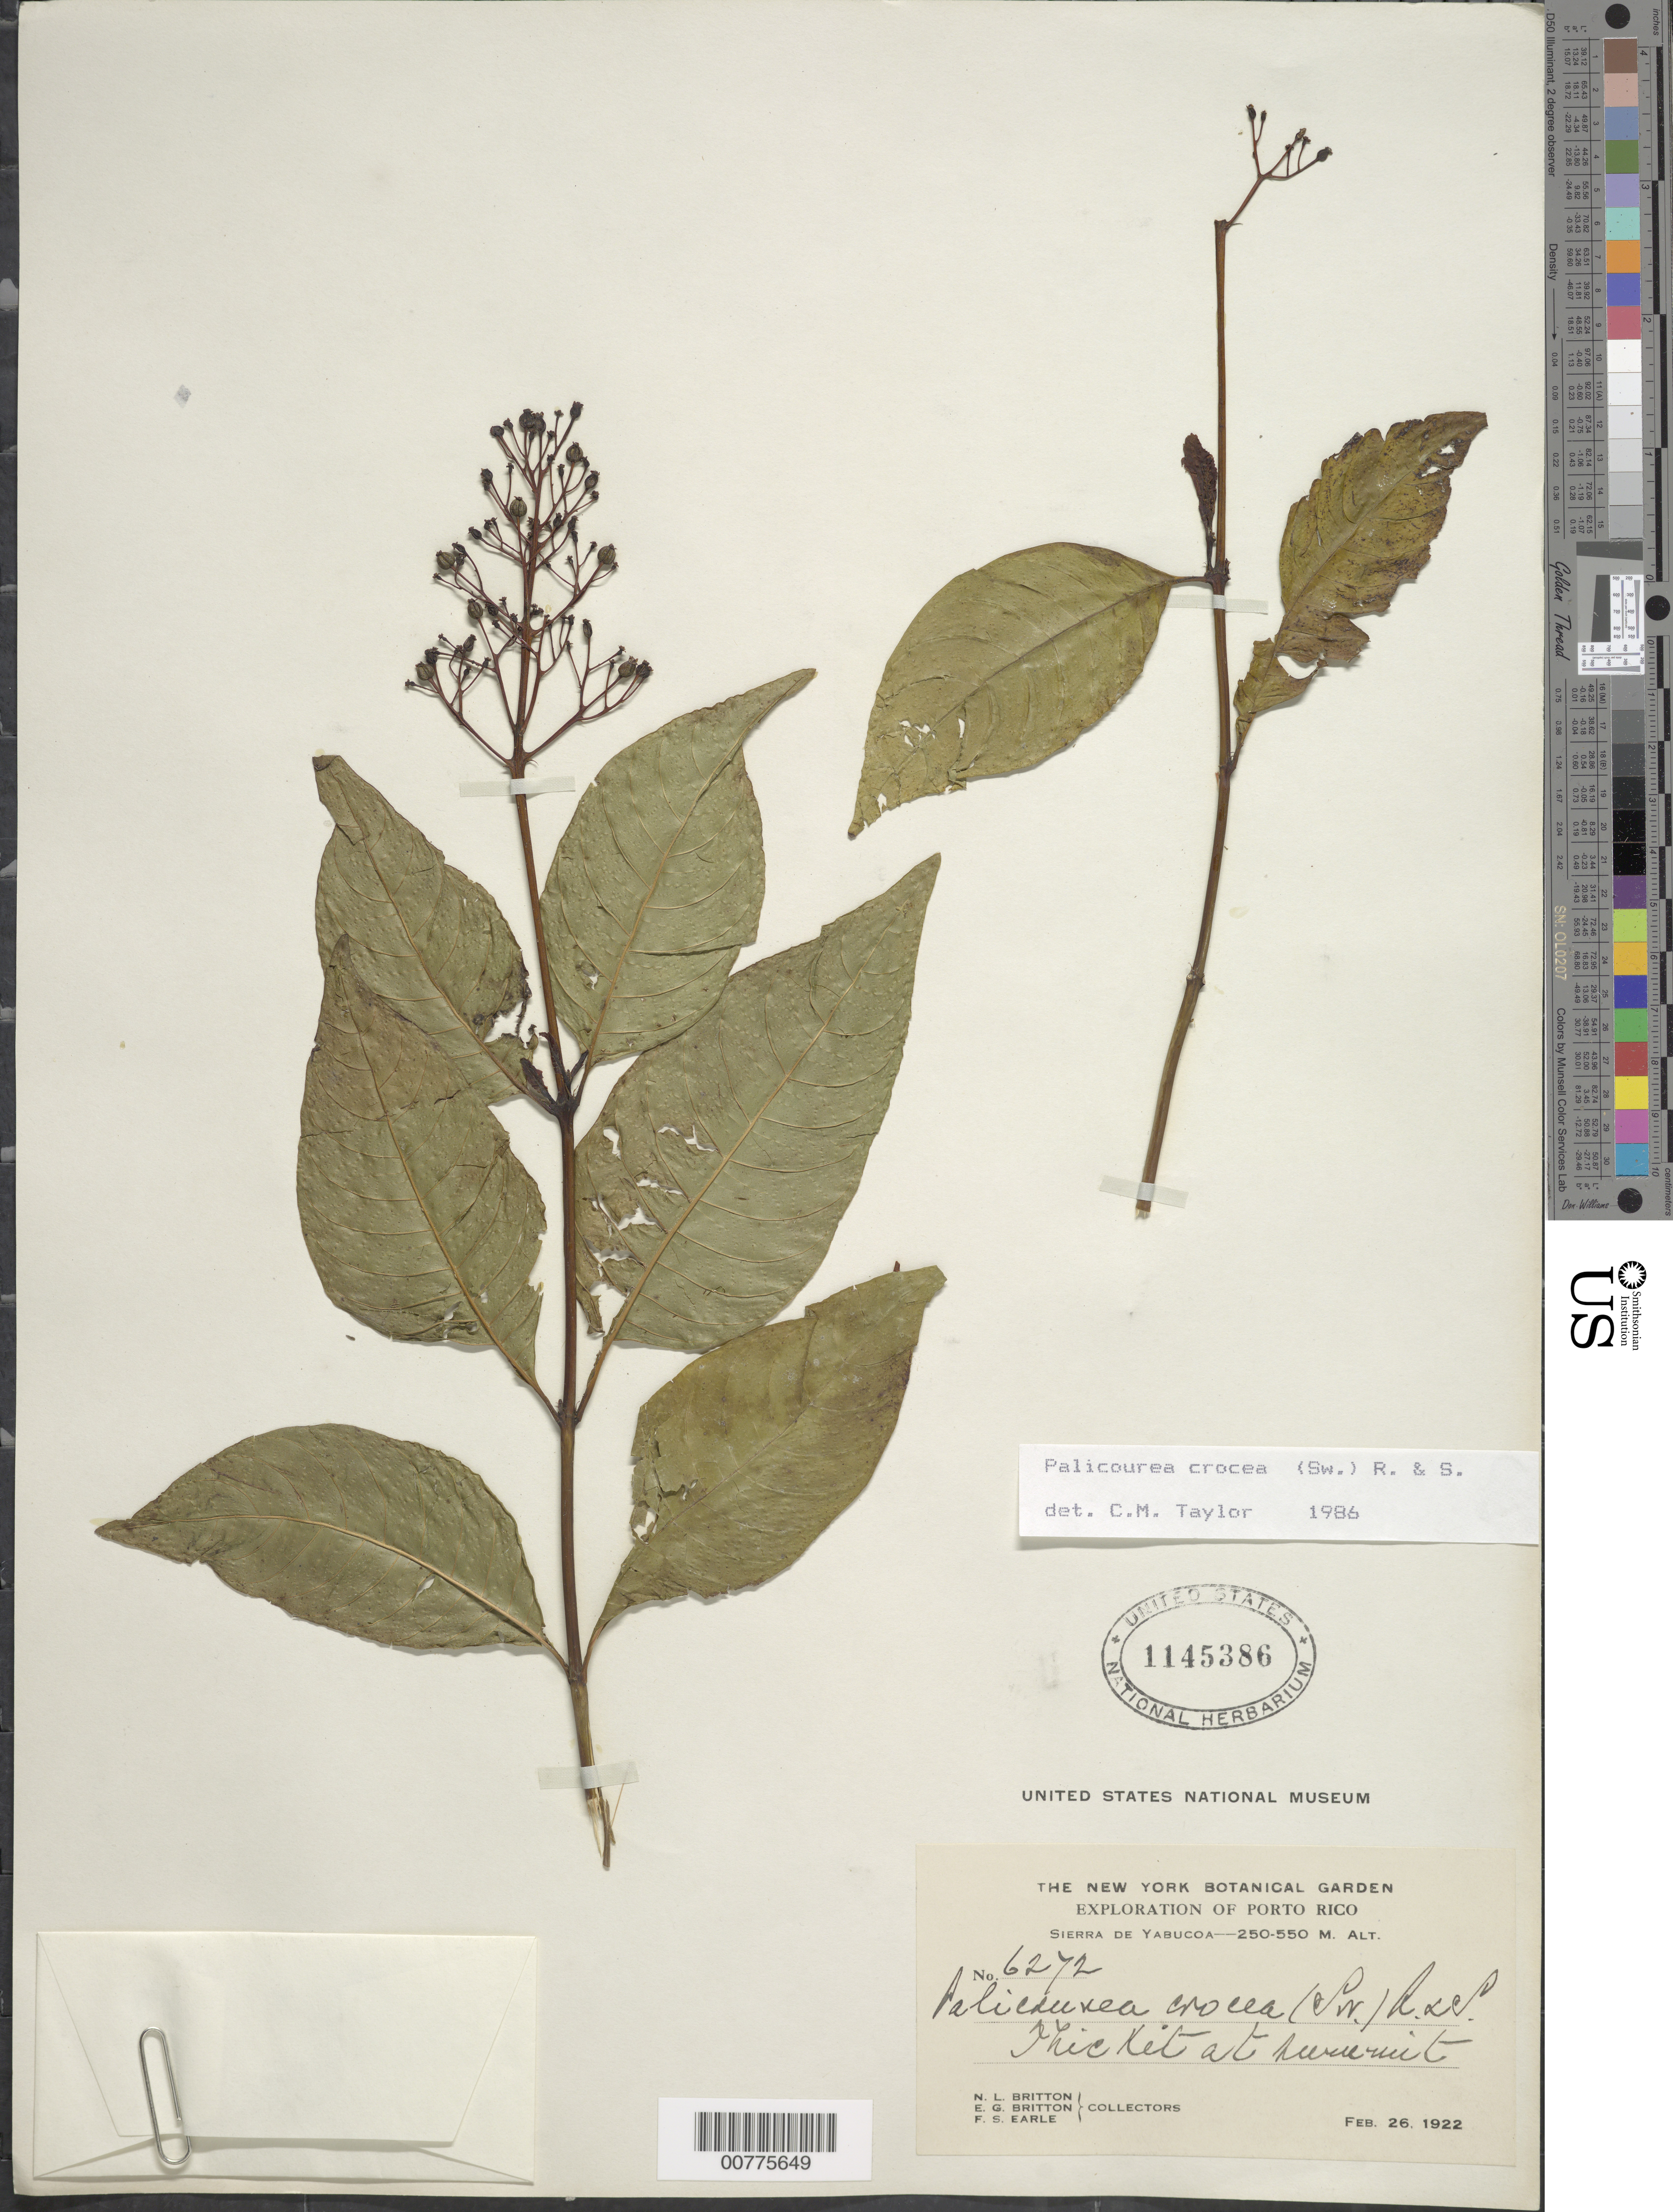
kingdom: Plantae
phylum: Tracheophyta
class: Magnoliopsida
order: Gentianales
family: Rubiaceae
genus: Palicourea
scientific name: Palicourea crocea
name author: (Sw.) Schult.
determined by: Taylor, Charlotte M.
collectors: N. Britton, E. G. Britton & F. S. Earle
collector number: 6272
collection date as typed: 26 Feb 1922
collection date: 1922-02-26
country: Puerto Rico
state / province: Yabucoa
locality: Sierra de Yabucoa, at summit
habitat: Thicket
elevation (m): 250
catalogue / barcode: US 1145386